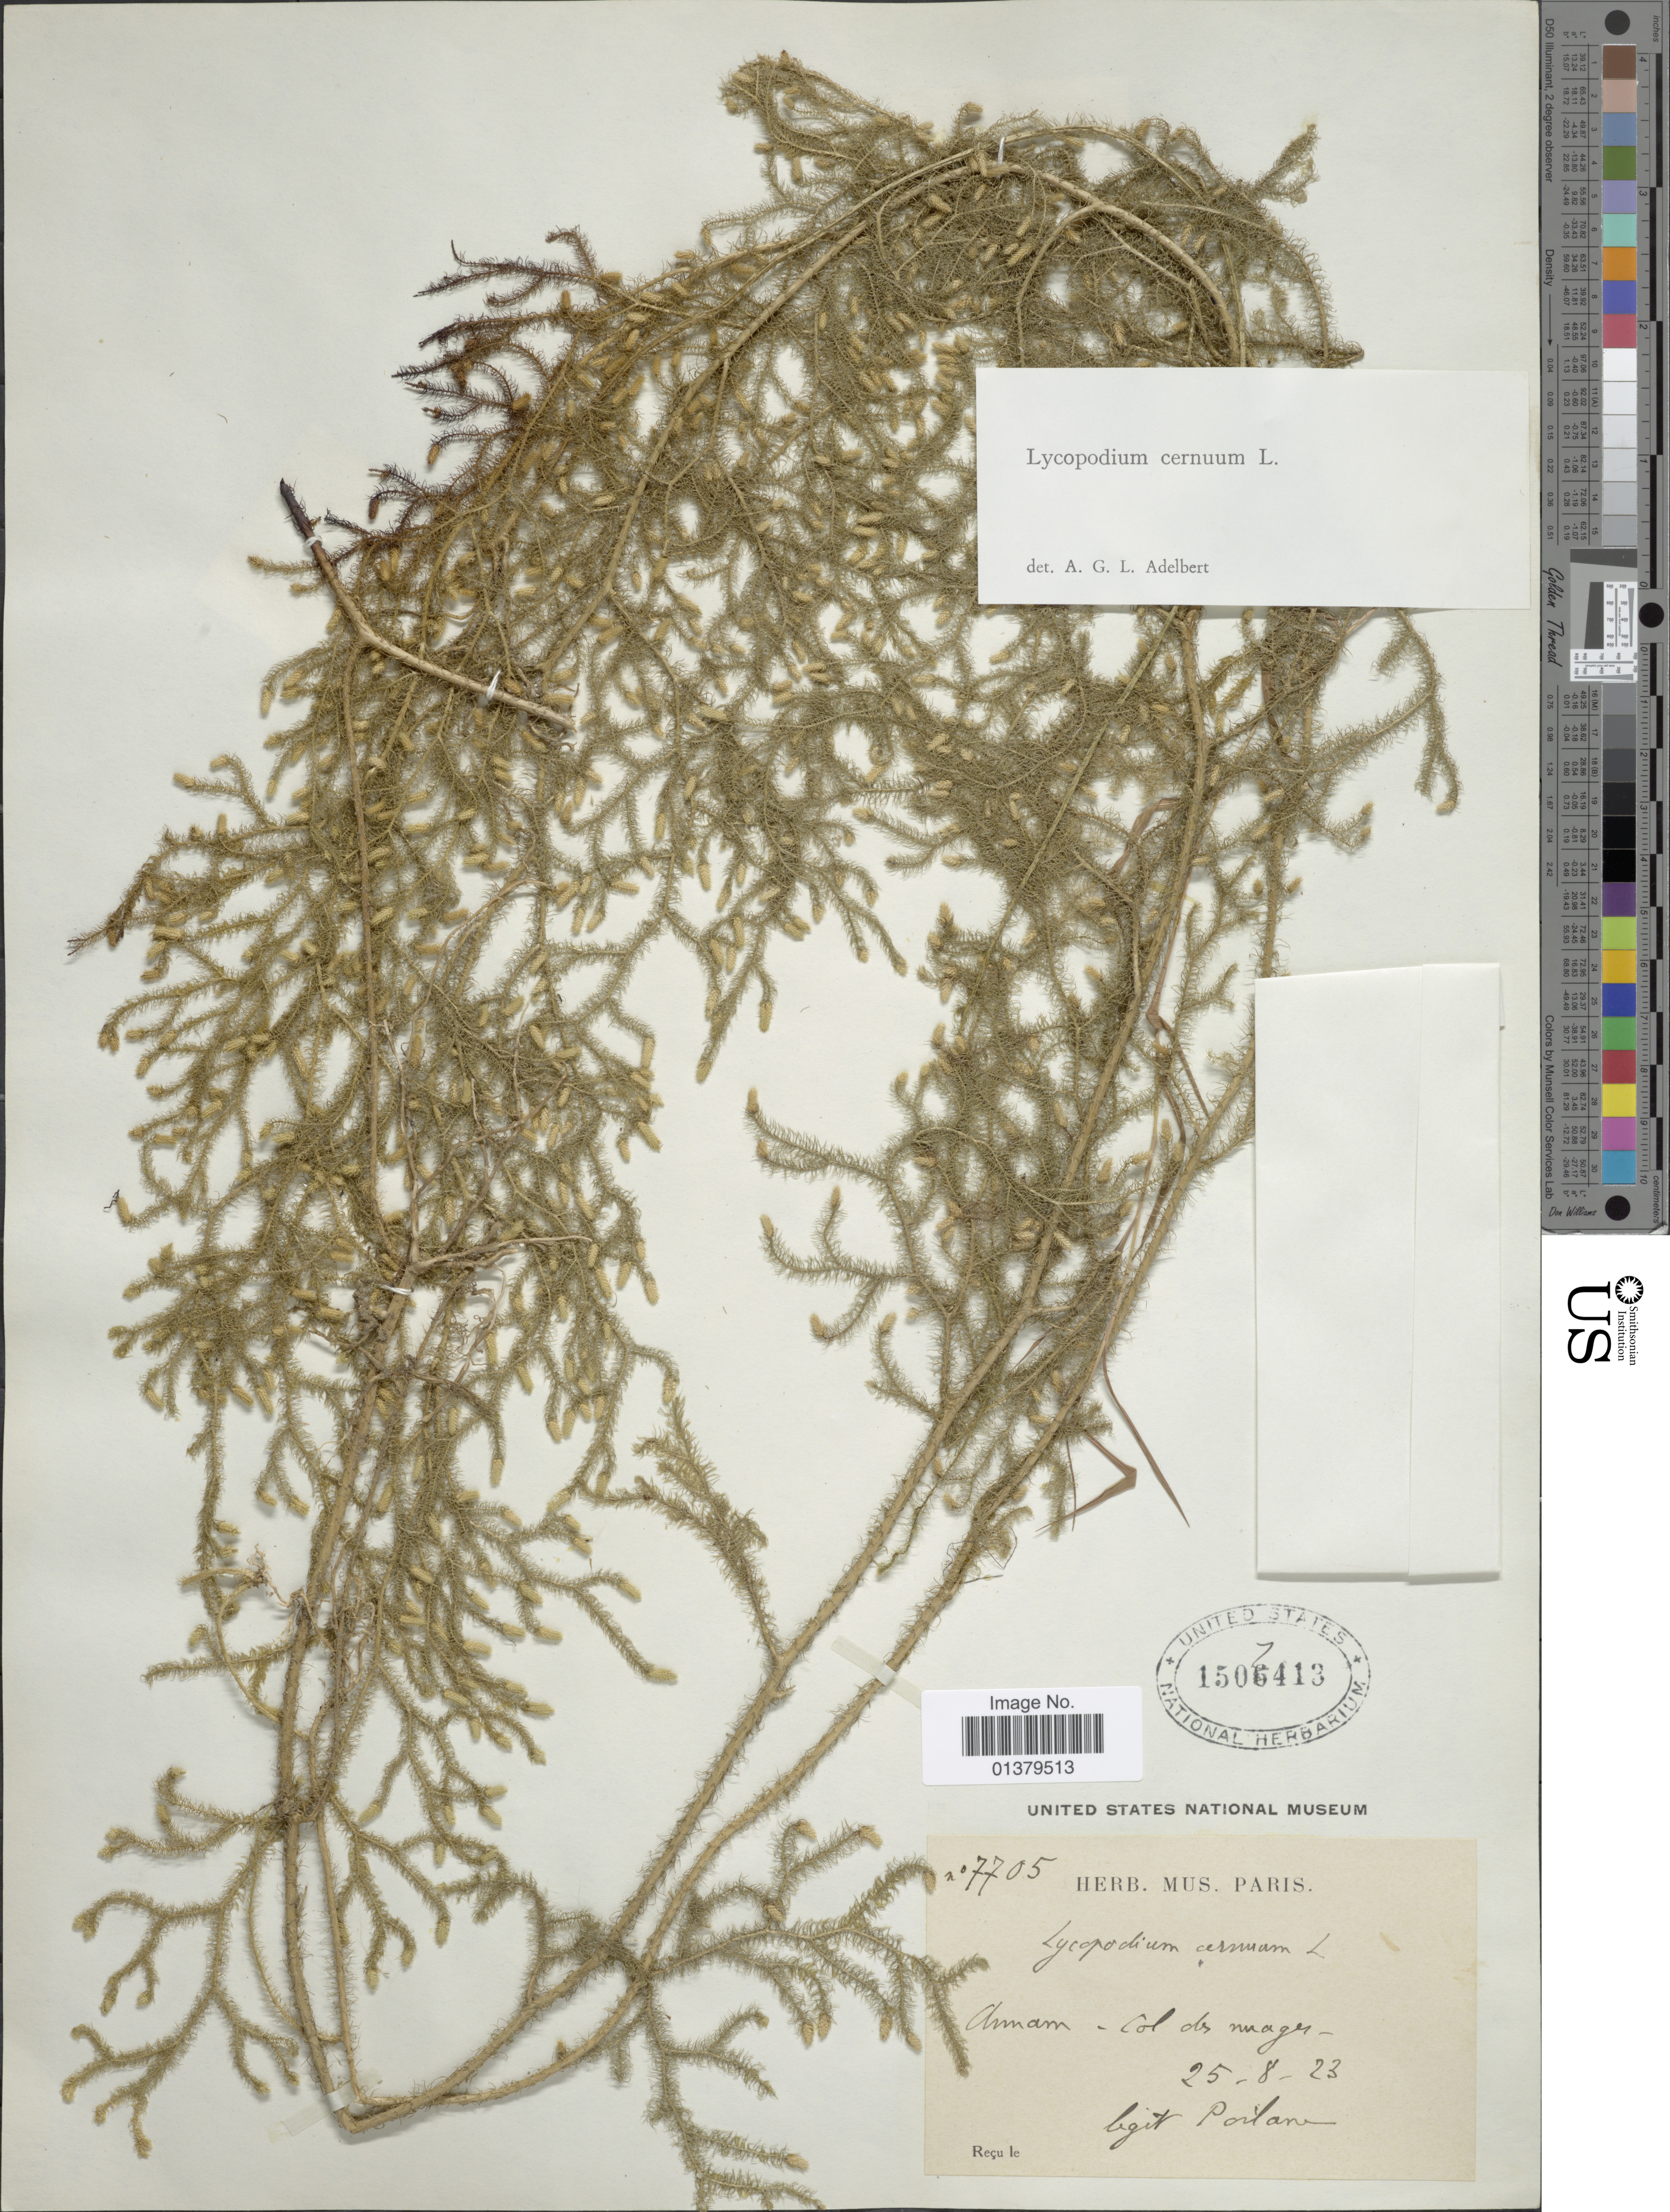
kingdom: Plantae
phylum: Tracheophyta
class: Lycopodiopsida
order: Lycopodiales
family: Lycopodiaceae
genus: Palhinhaea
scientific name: Palhinhaea cernua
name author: (L.) Vasc. & Franco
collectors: -. Poilane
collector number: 7705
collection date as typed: Transcribed d/m/y: 25/8/23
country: Vietnam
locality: Annam - Col du mager [interpreted]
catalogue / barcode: US 1507413